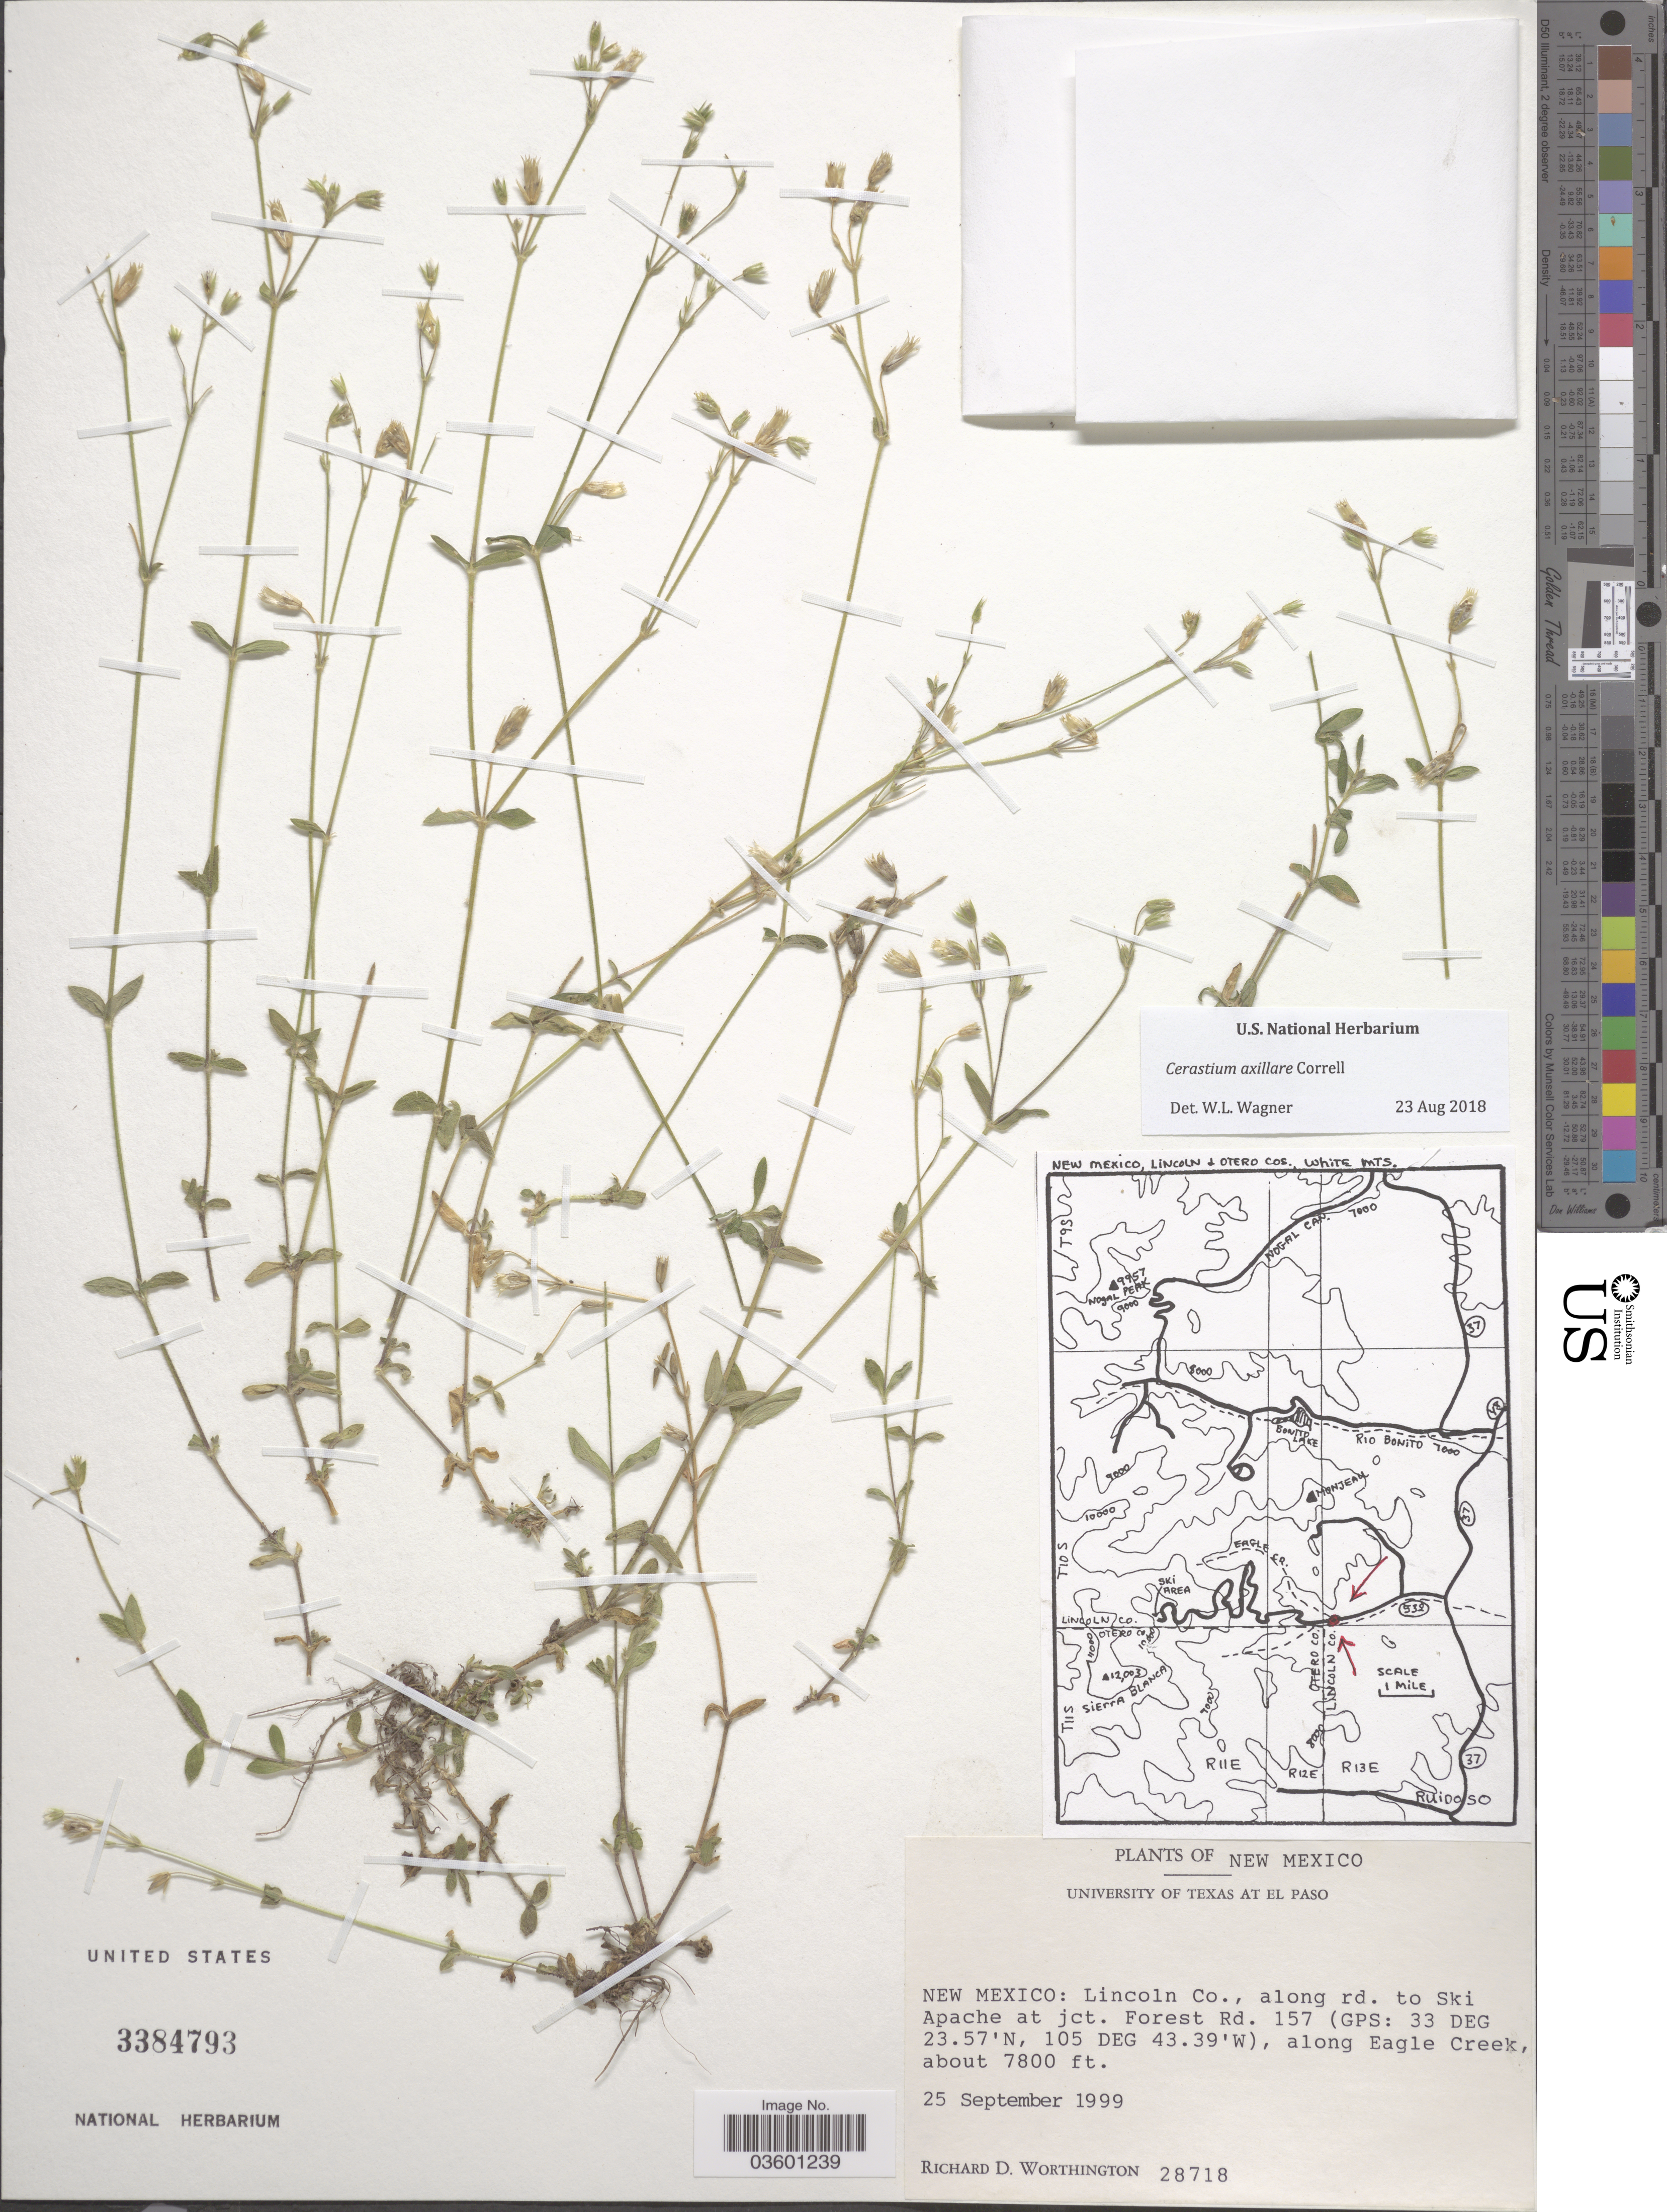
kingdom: Plantae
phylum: Tracheophyta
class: Magnoliopsida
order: Caryophyllales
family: Caryophyllaceae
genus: Cerastium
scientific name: Cerastium axillare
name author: Correll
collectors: R. Worthington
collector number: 28718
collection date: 1999-09-25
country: United States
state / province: New Mexico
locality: Lincoln Co., along rd. to Ski Apache at jct. Forest Rd. 157, along Eagle Creek.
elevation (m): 2377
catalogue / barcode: US 3384793